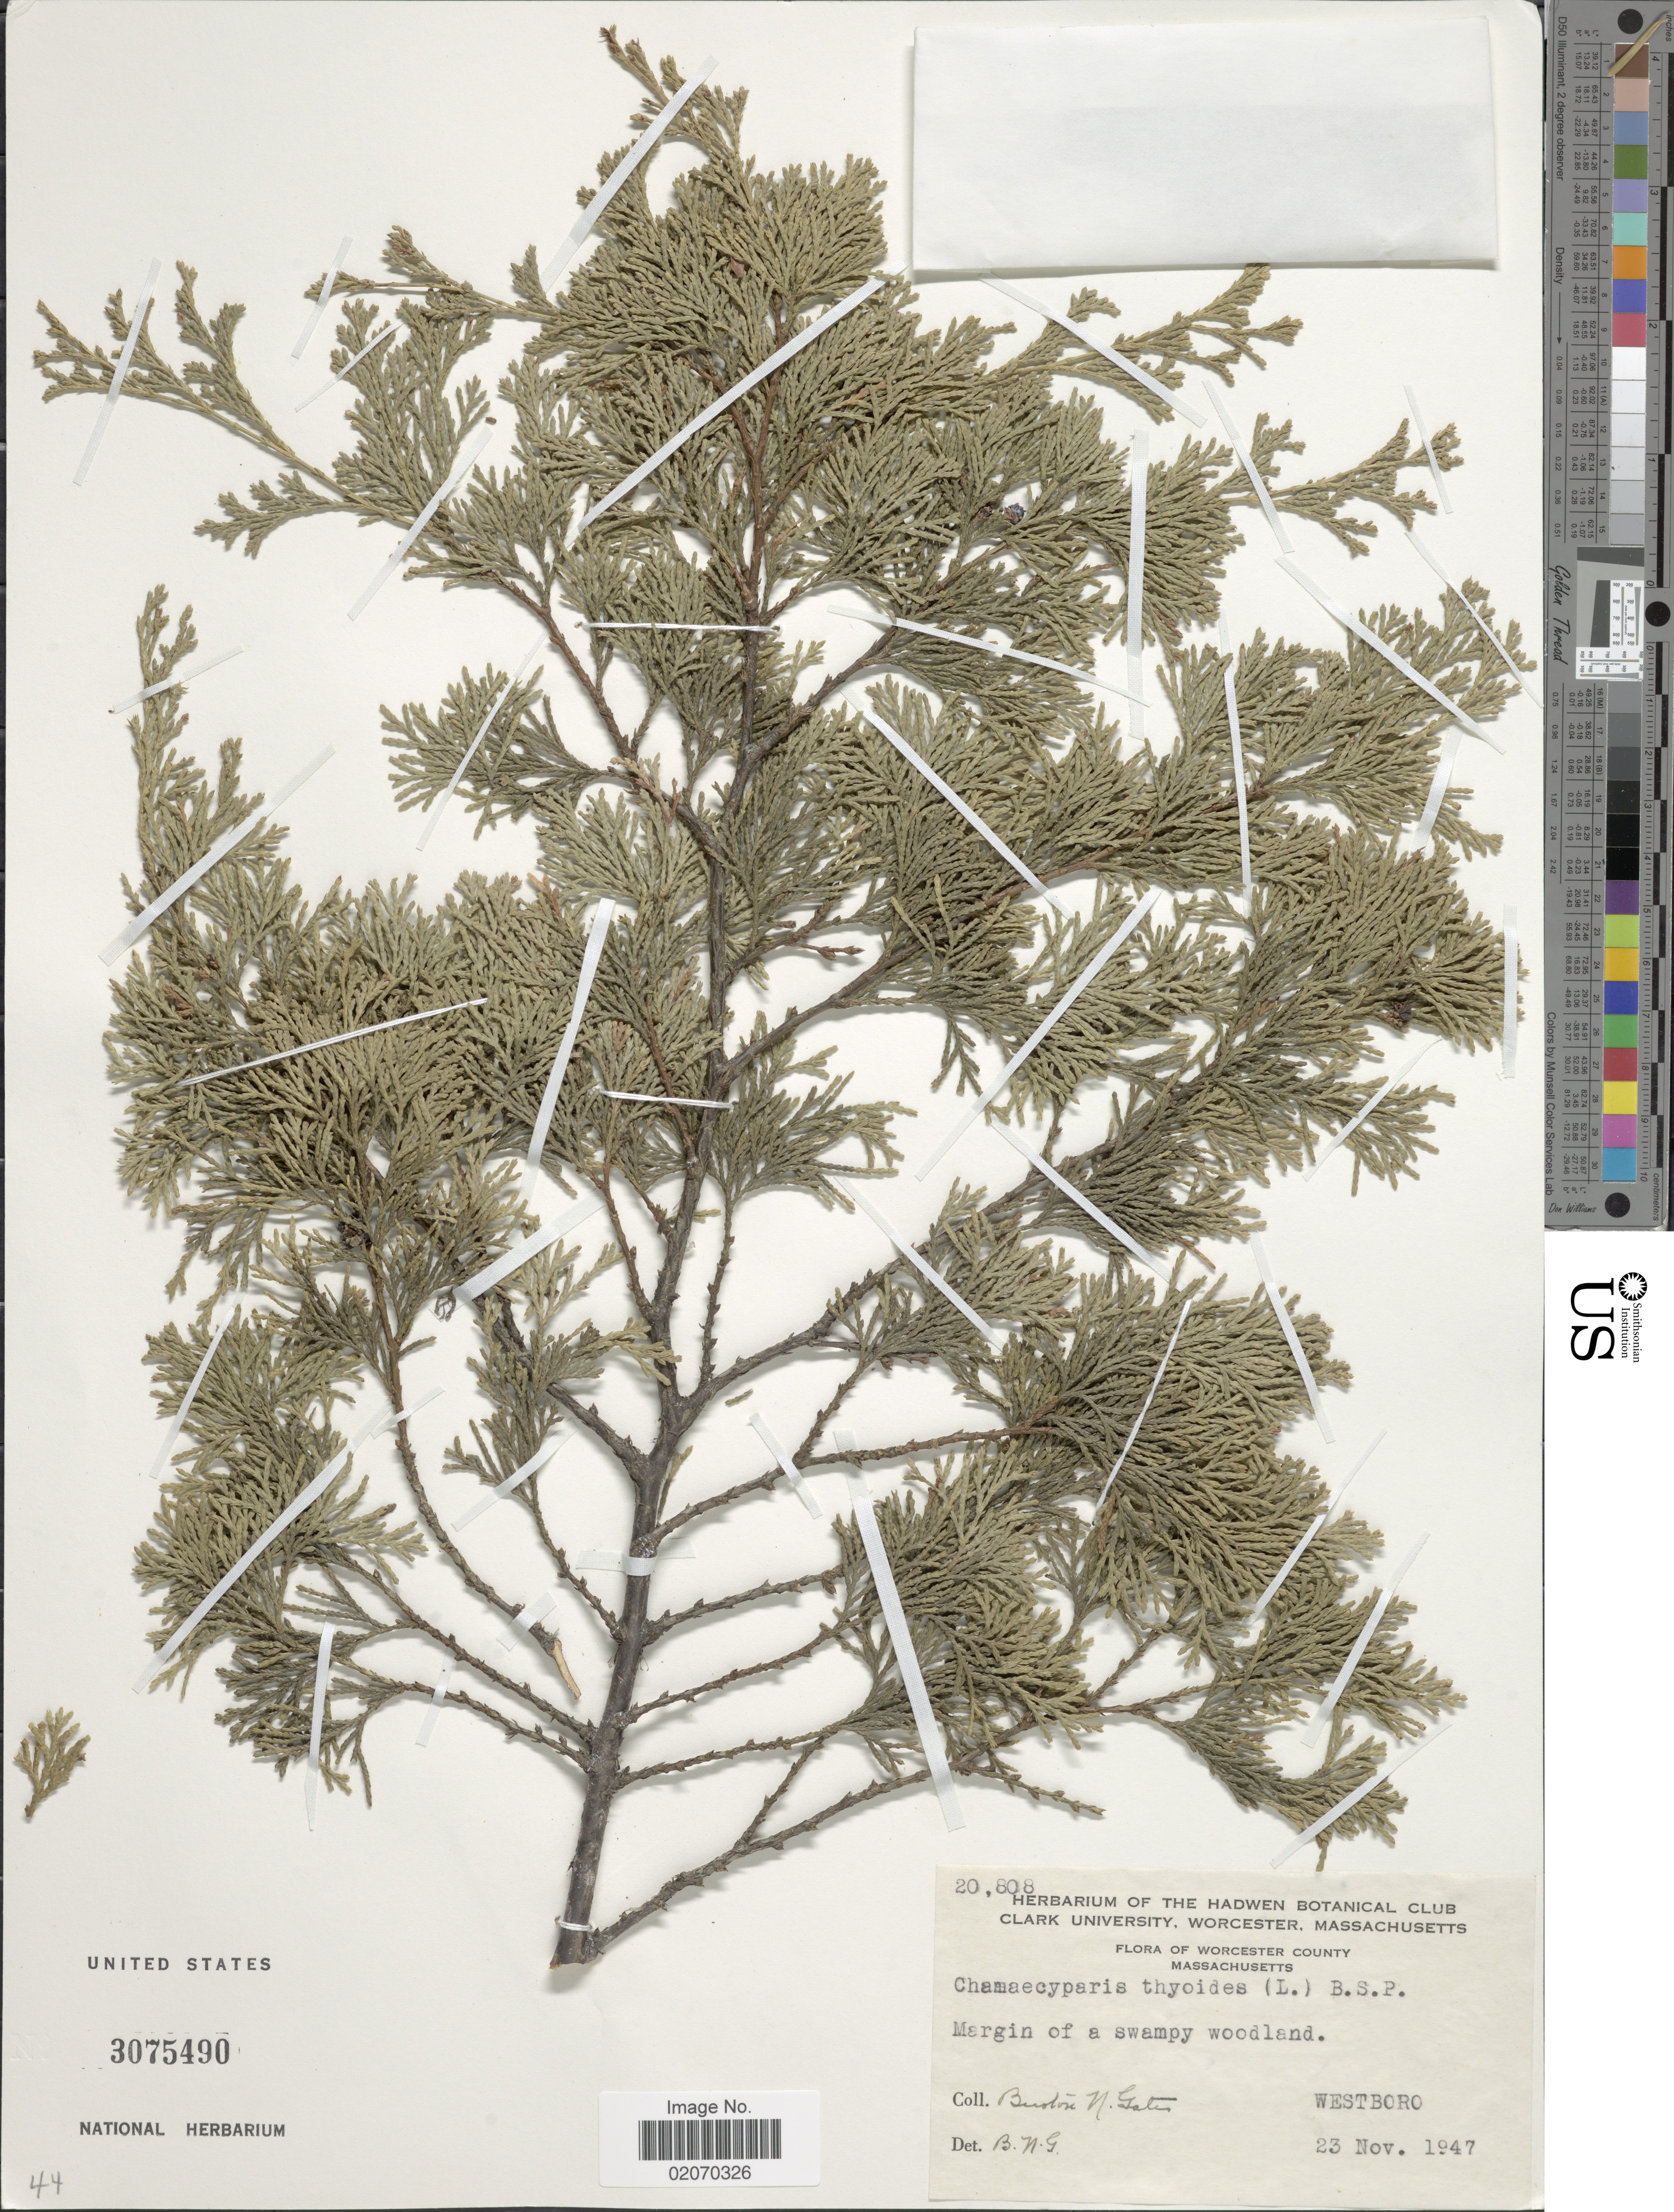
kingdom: Plantae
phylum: Tracheophyta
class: Pinopsida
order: Pinales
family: Cupressaceae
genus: Chamaecyparis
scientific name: Chamaecyparis thyoides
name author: (L.) Britton, Stearns & Poggenb.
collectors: B. N. Gates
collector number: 20808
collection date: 1947-11-23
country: United States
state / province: Massachusetts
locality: Worcester County. Westboro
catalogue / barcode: US 3075490